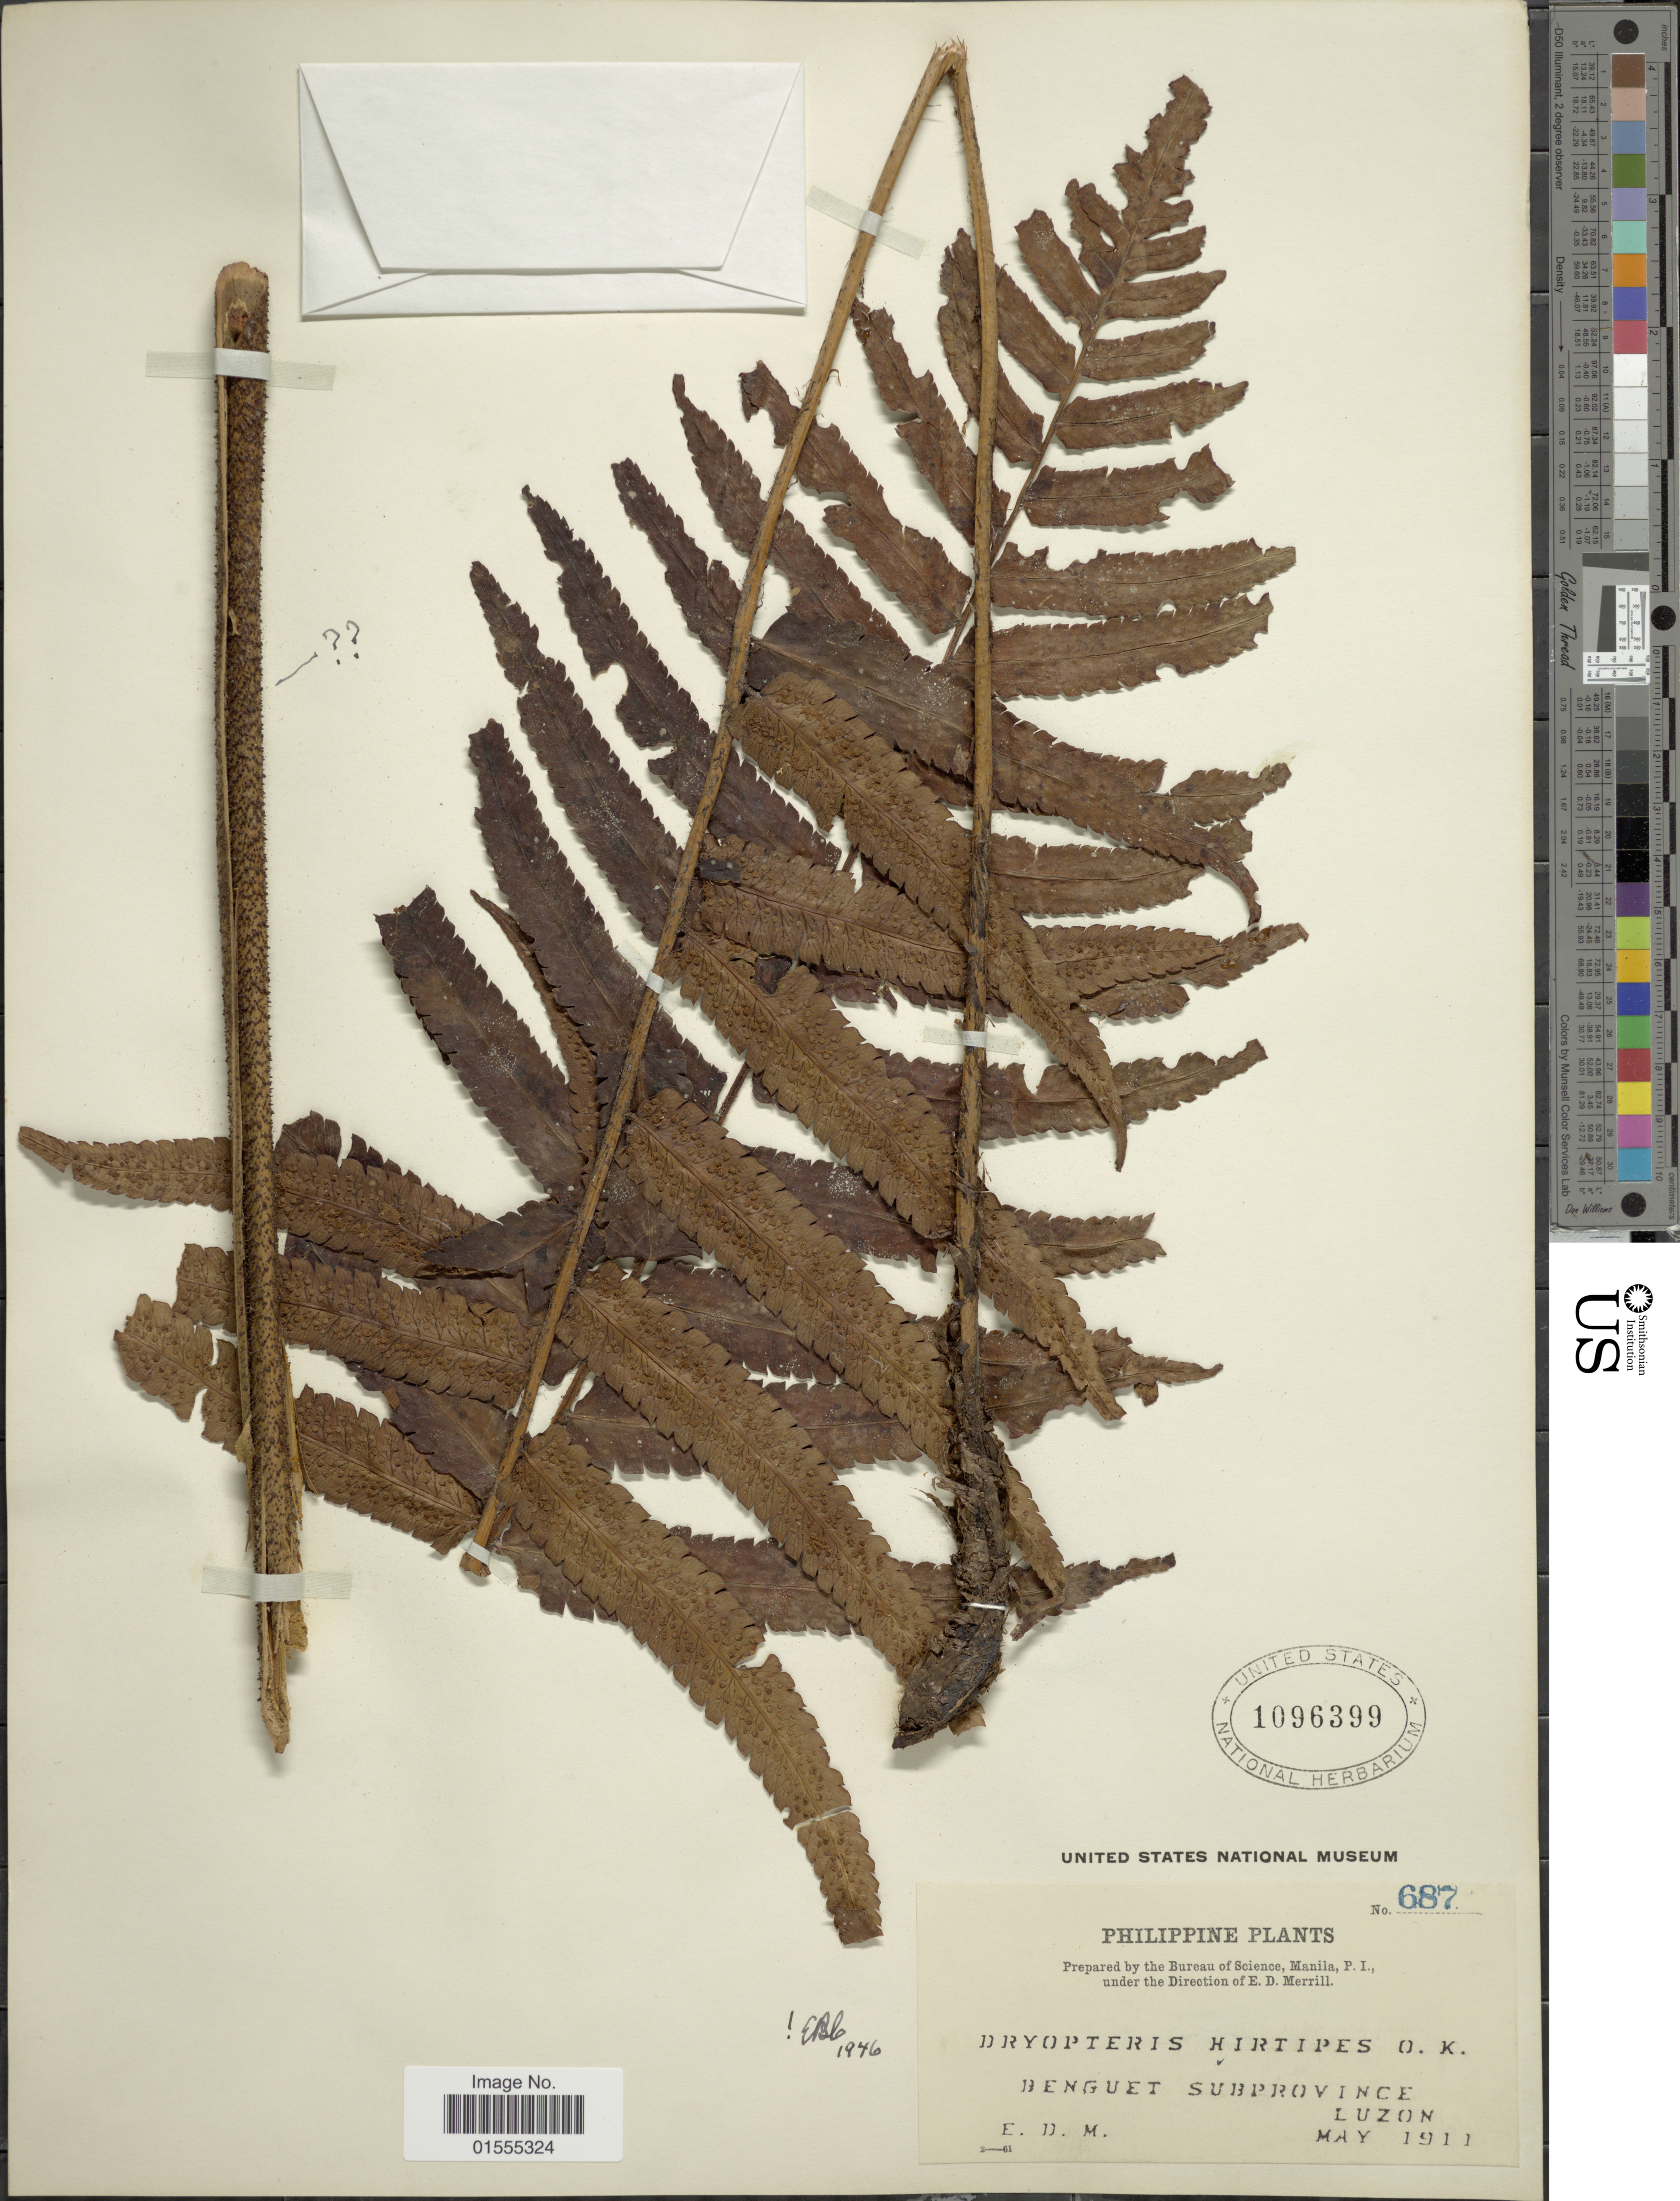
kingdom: Plantae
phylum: Tracheophyta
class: Polypodiopsida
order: Polypodiales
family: Dryopteridaceae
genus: Dryopteris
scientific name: Dryopteris hirtipes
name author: (Blume) Kuntze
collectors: E. D. Merrill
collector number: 687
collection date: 1911-05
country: Philippines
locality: Benguet Subprovince, Luzon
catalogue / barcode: US 1096399